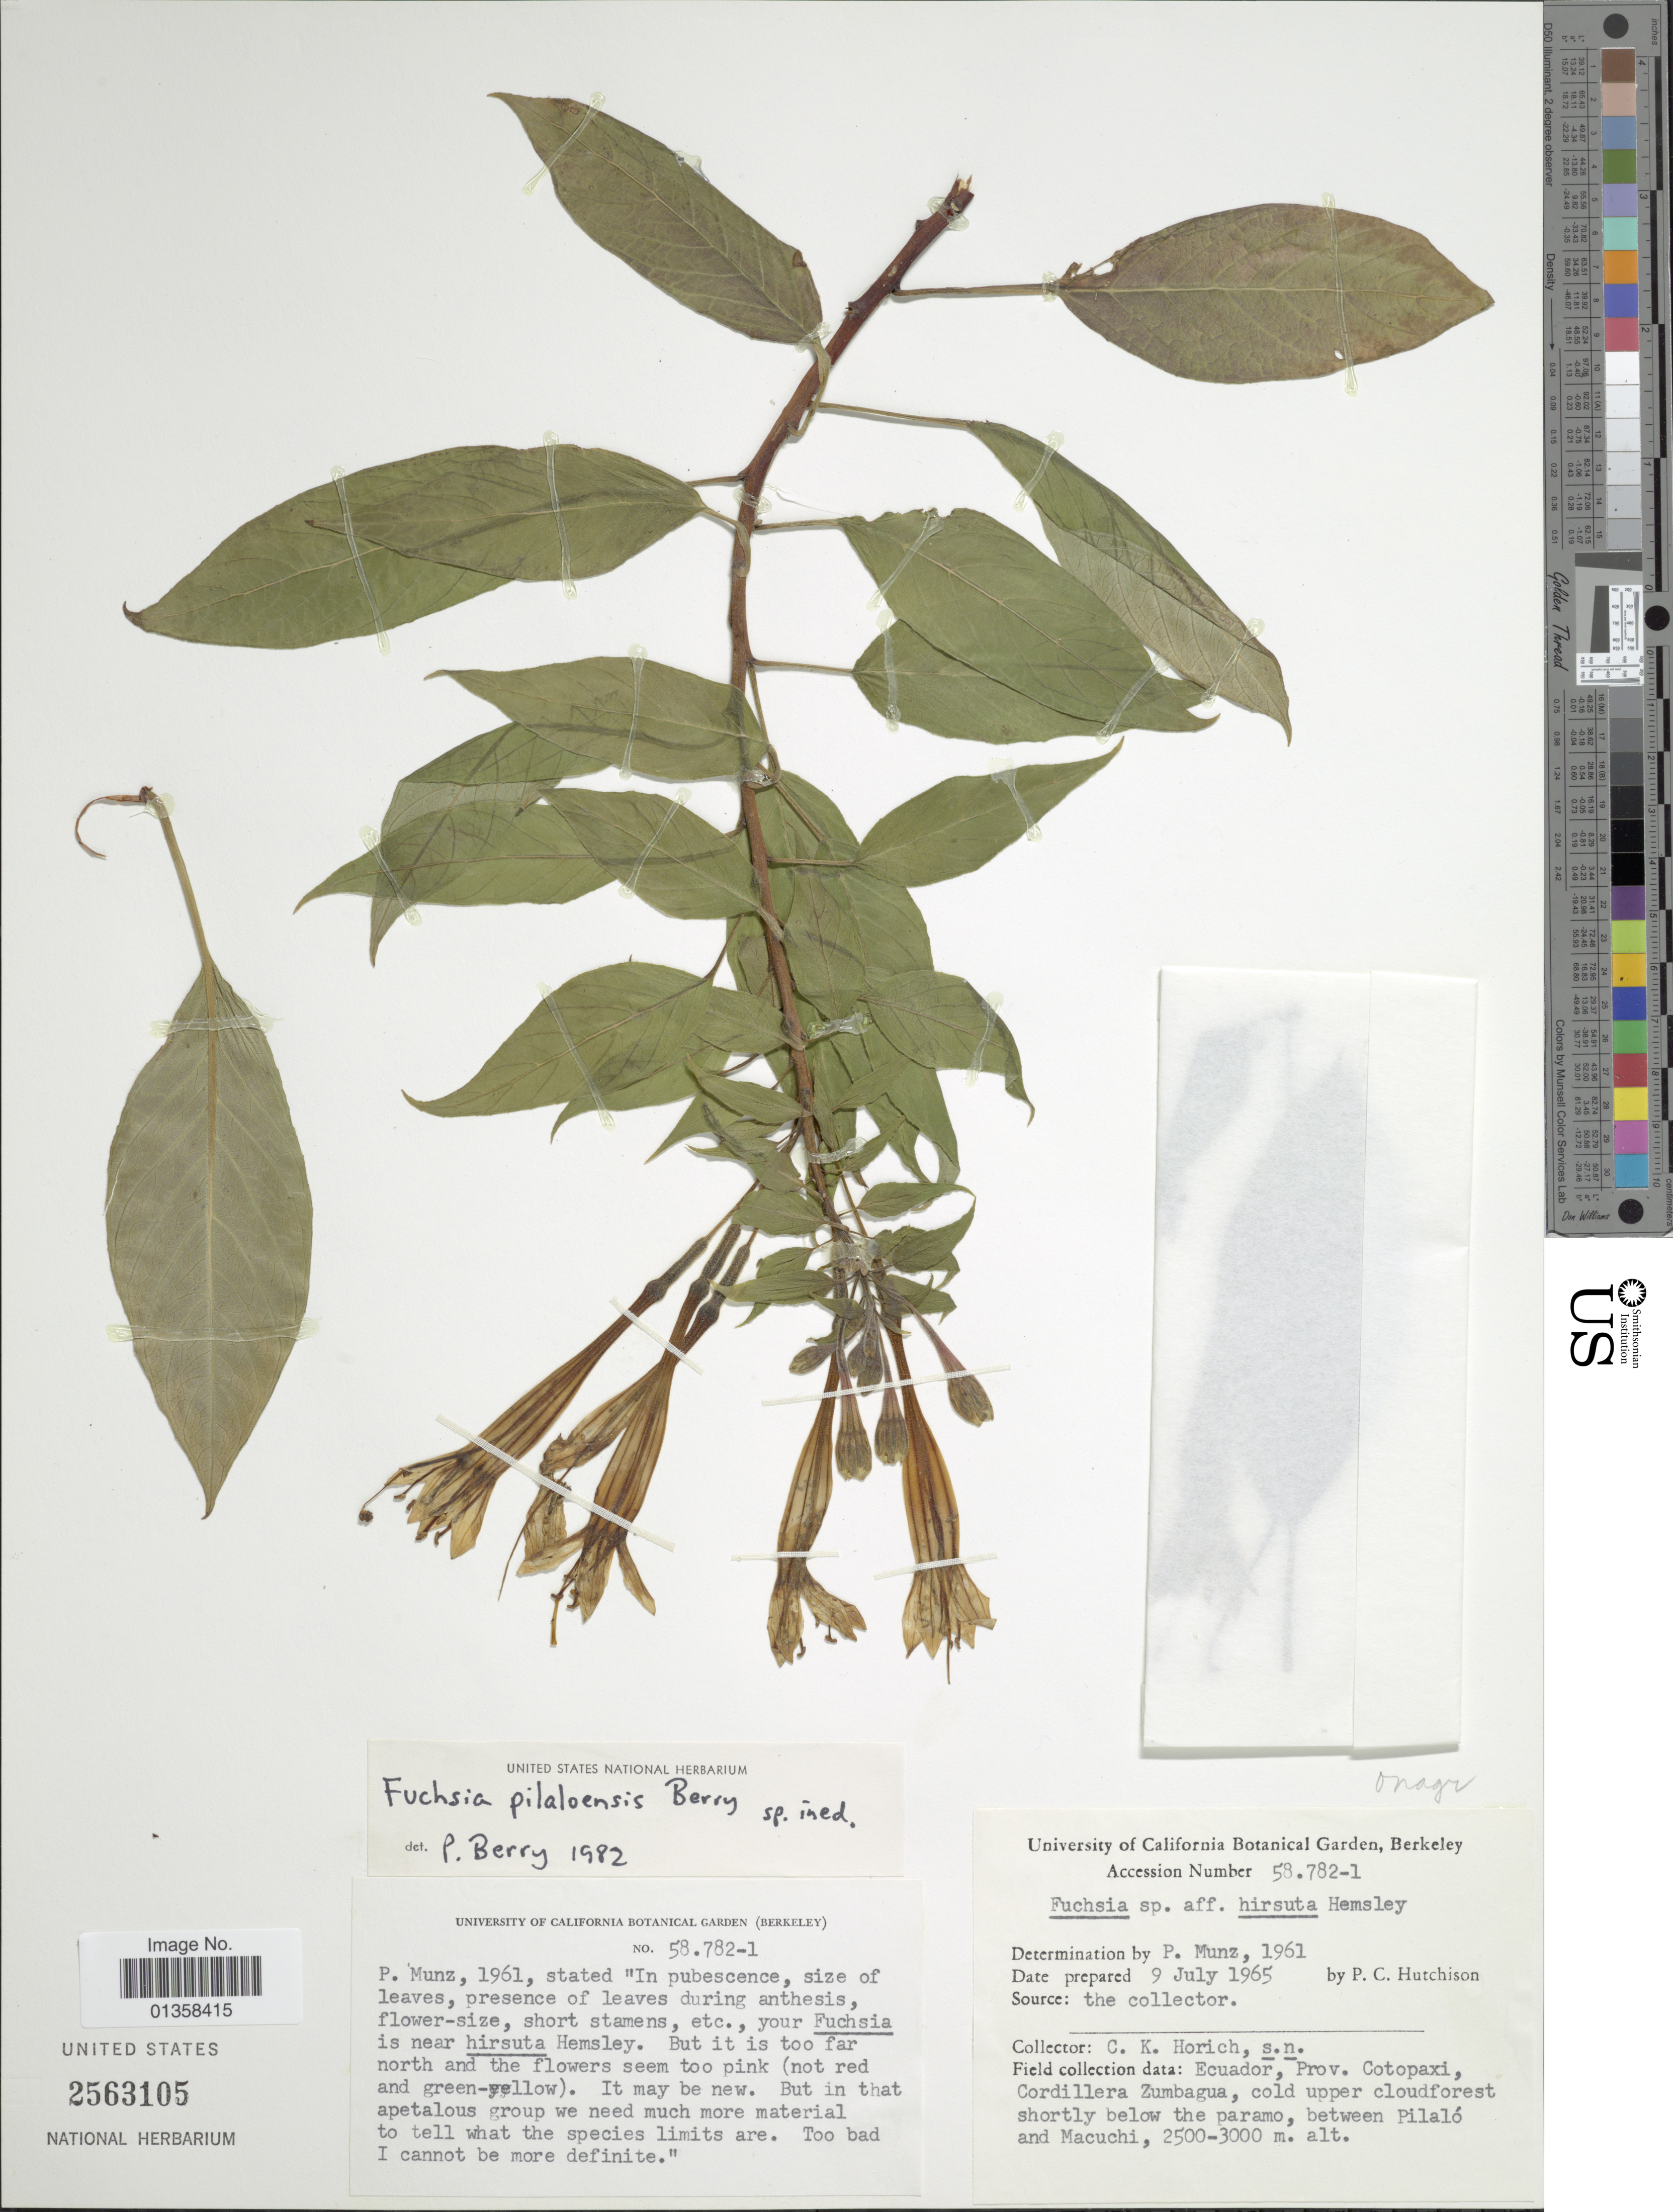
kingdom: Plantae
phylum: Tracheophyta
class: Magnoliopsida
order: Myrtales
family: Onagraceae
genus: Fuchsia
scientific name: Fuchsia pilaloensis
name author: P.E. Berry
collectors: C. K. Horich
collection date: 1965-07-09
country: Ecuador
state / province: Cotopaxi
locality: Cordillera Zumbagua, cold upper cloudforest shortly below the paramo, between Pilaló and Macuchi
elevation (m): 2500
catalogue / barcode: US 2563105